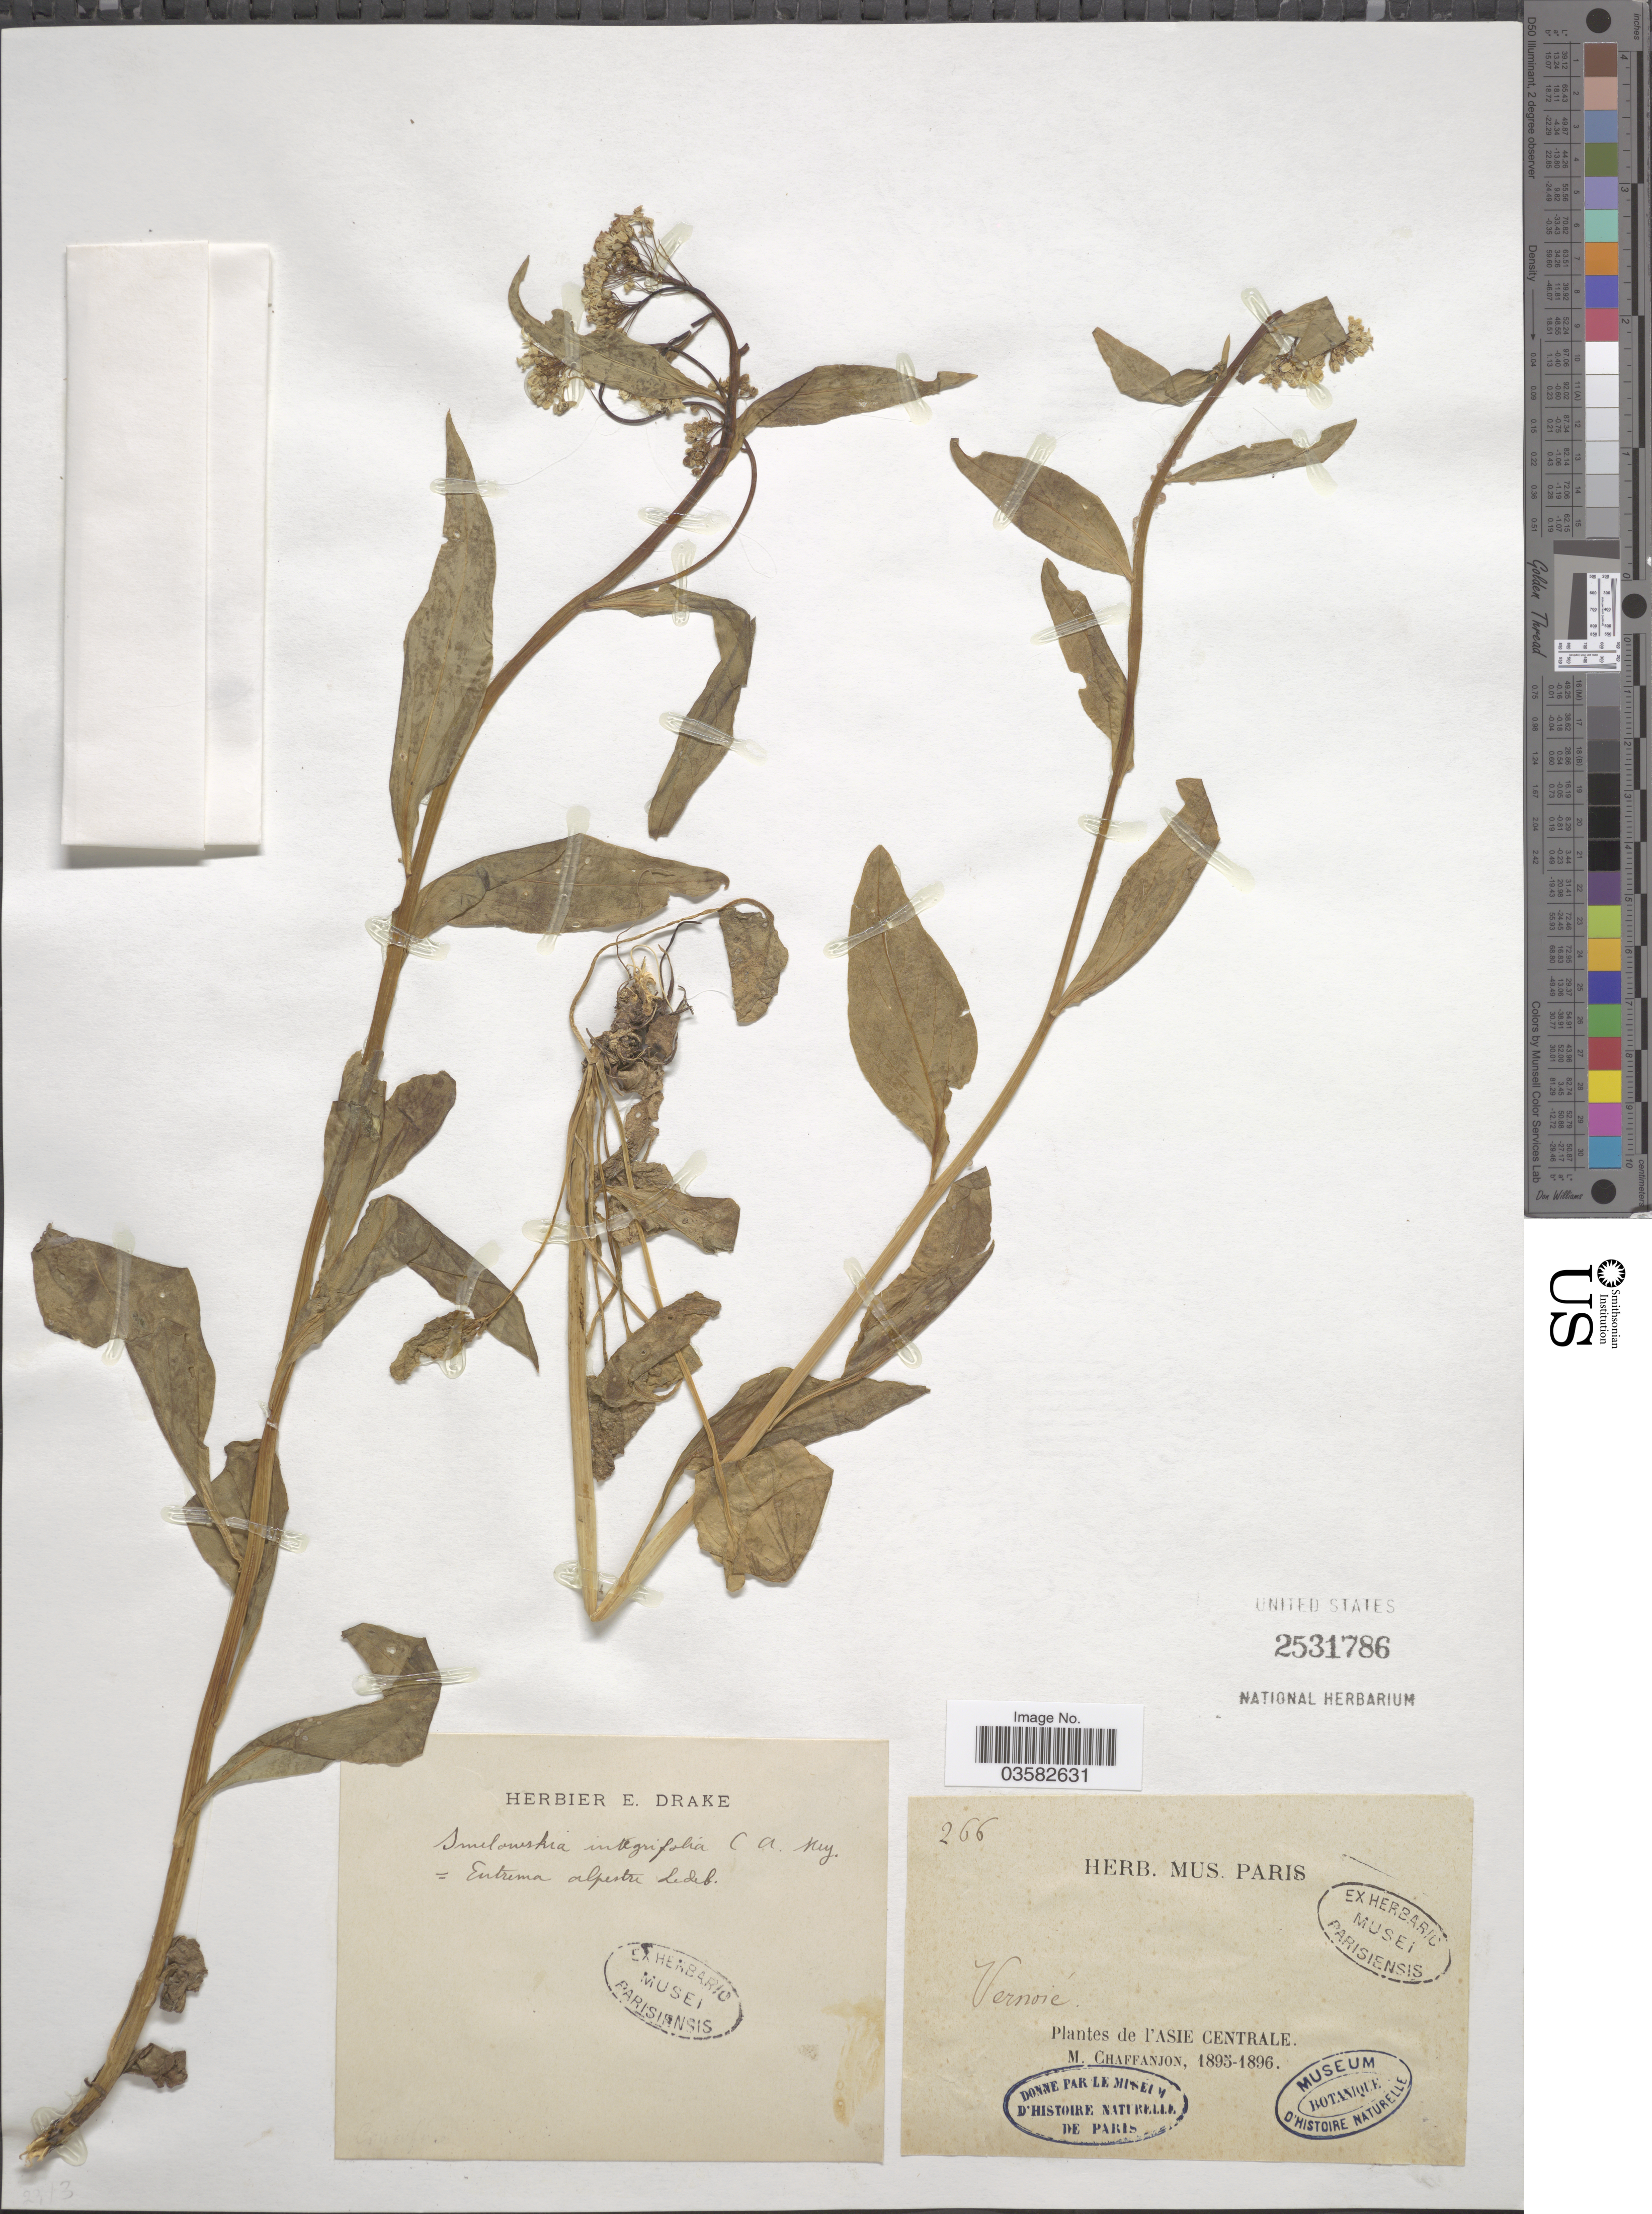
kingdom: Plantae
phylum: Tracheophyta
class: Magnoliopsida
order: Brassicales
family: Brassicaceae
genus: Eutrema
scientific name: Eutrema alpestre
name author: Ledeb.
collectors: M. Chaffanjon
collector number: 266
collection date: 1895/1896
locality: Vernoié. Plantes de l'Asie Centrale.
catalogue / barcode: US 2531786